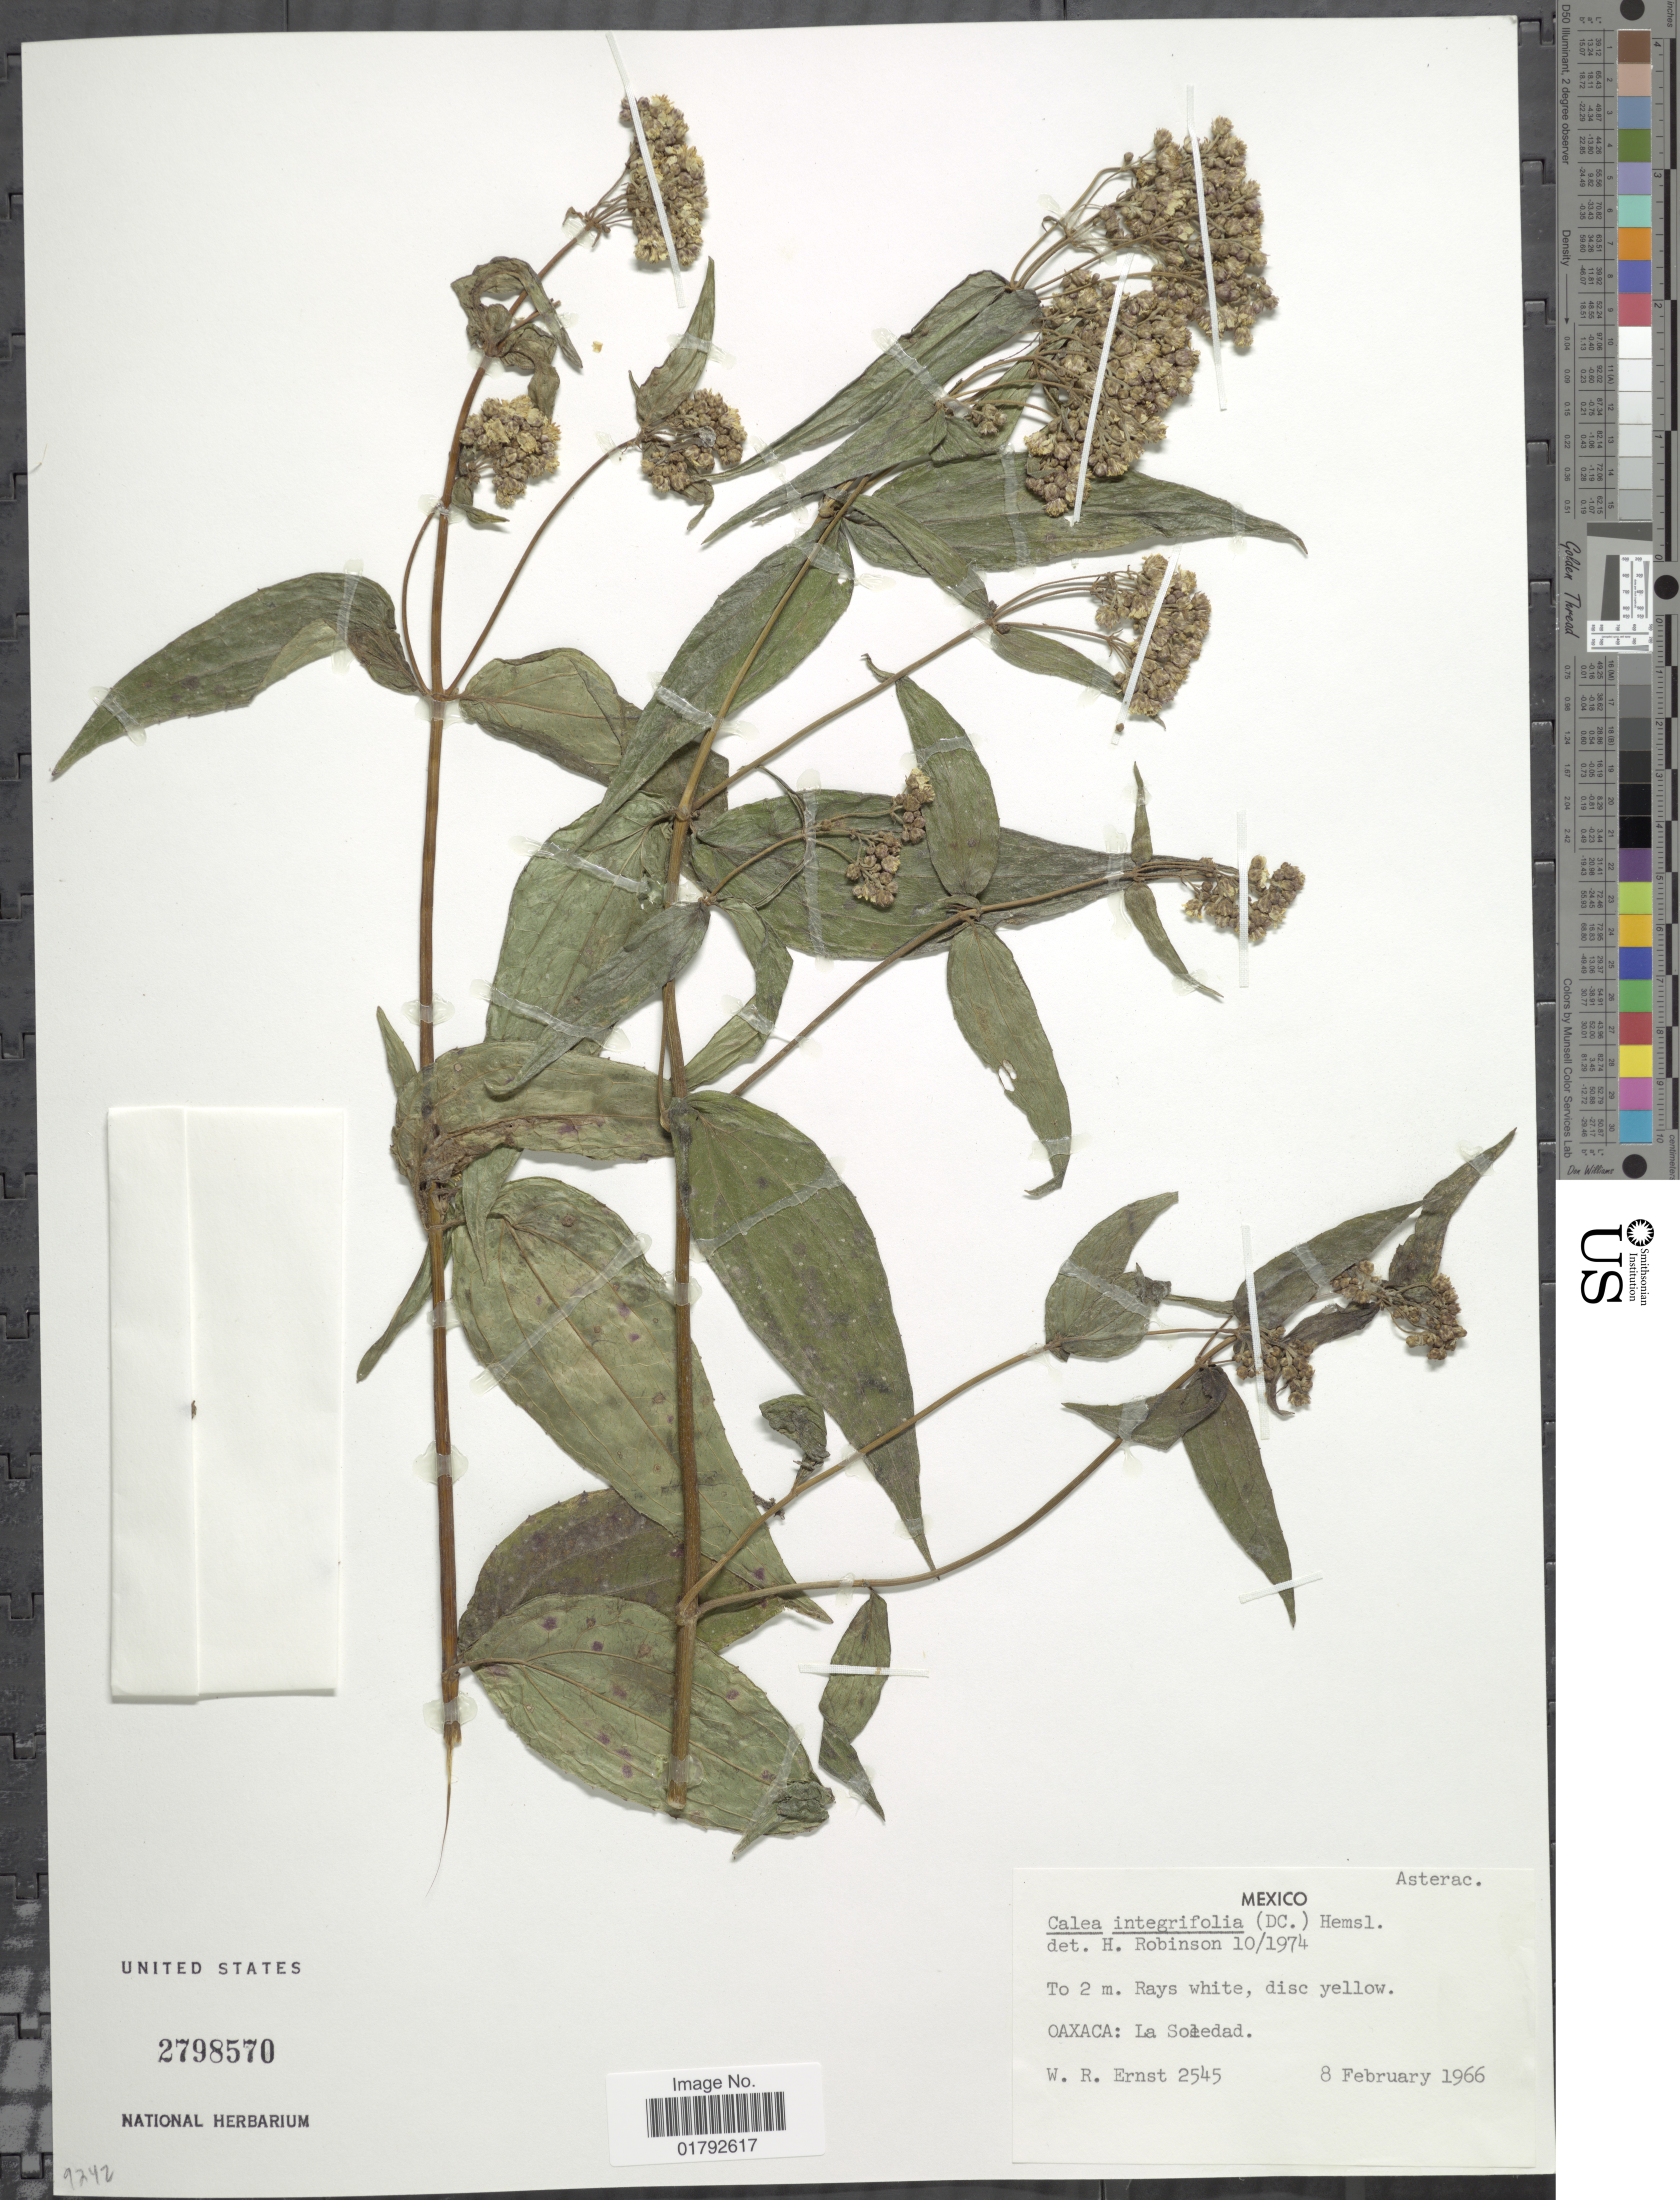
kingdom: Plantae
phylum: Tracheophyta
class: Magnoliopsida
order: Asterales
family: Asteraceae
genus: Alloispermum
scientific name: Alloispermum integrifolium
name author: (DC.) H. Rob.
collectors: W. R. Ernst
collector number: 2545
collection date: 1966-02-08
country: Mexico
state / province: Oaxaca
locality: La Soledad.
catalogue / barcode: US 2798570